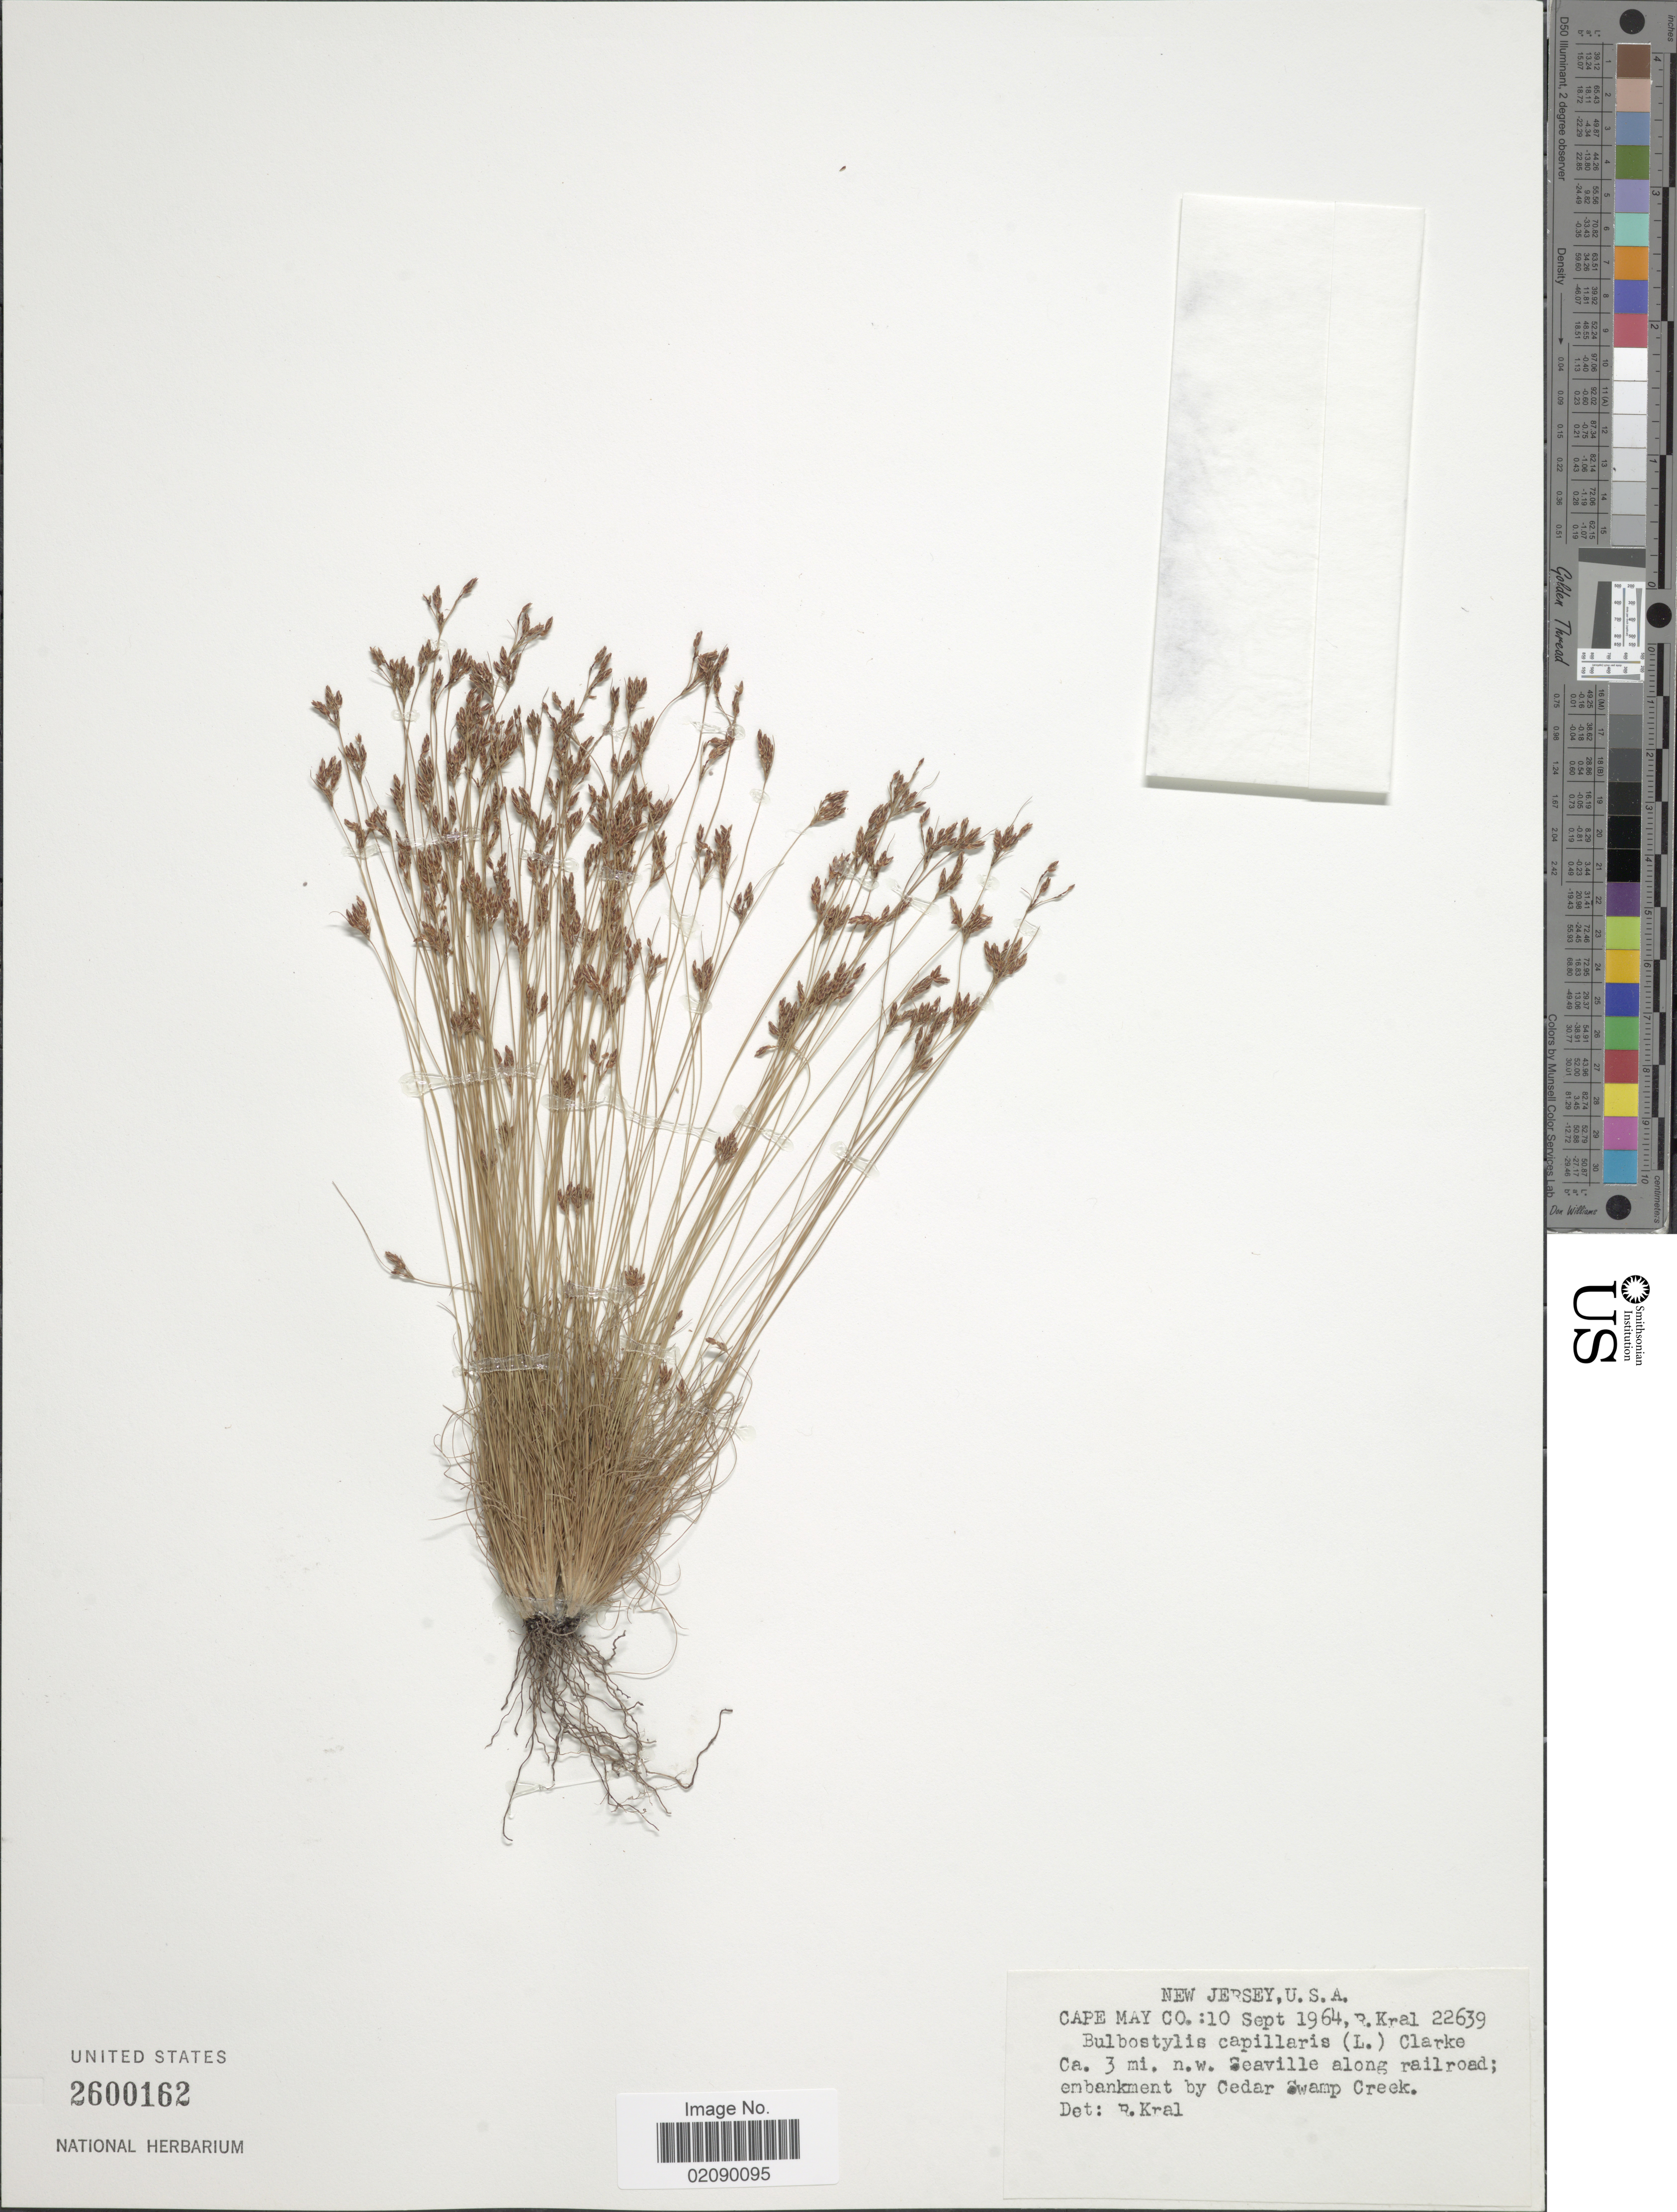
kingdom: Plantae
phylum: Tracheophyta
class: Liliopsida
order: Poales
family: Cyperaceae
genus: Bulbostylis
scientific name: Bulbostylis capillaris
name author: (L.) Kunth ex C.B. Clarke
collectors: R. Kral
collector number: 22639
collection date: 1964-09-10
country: United States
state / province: New Jersey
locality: Cape May Co, Ca. 3 mi n.w. Seaville along railroad; embankment by Cedar Swamp Creek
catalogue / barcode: US 2600162